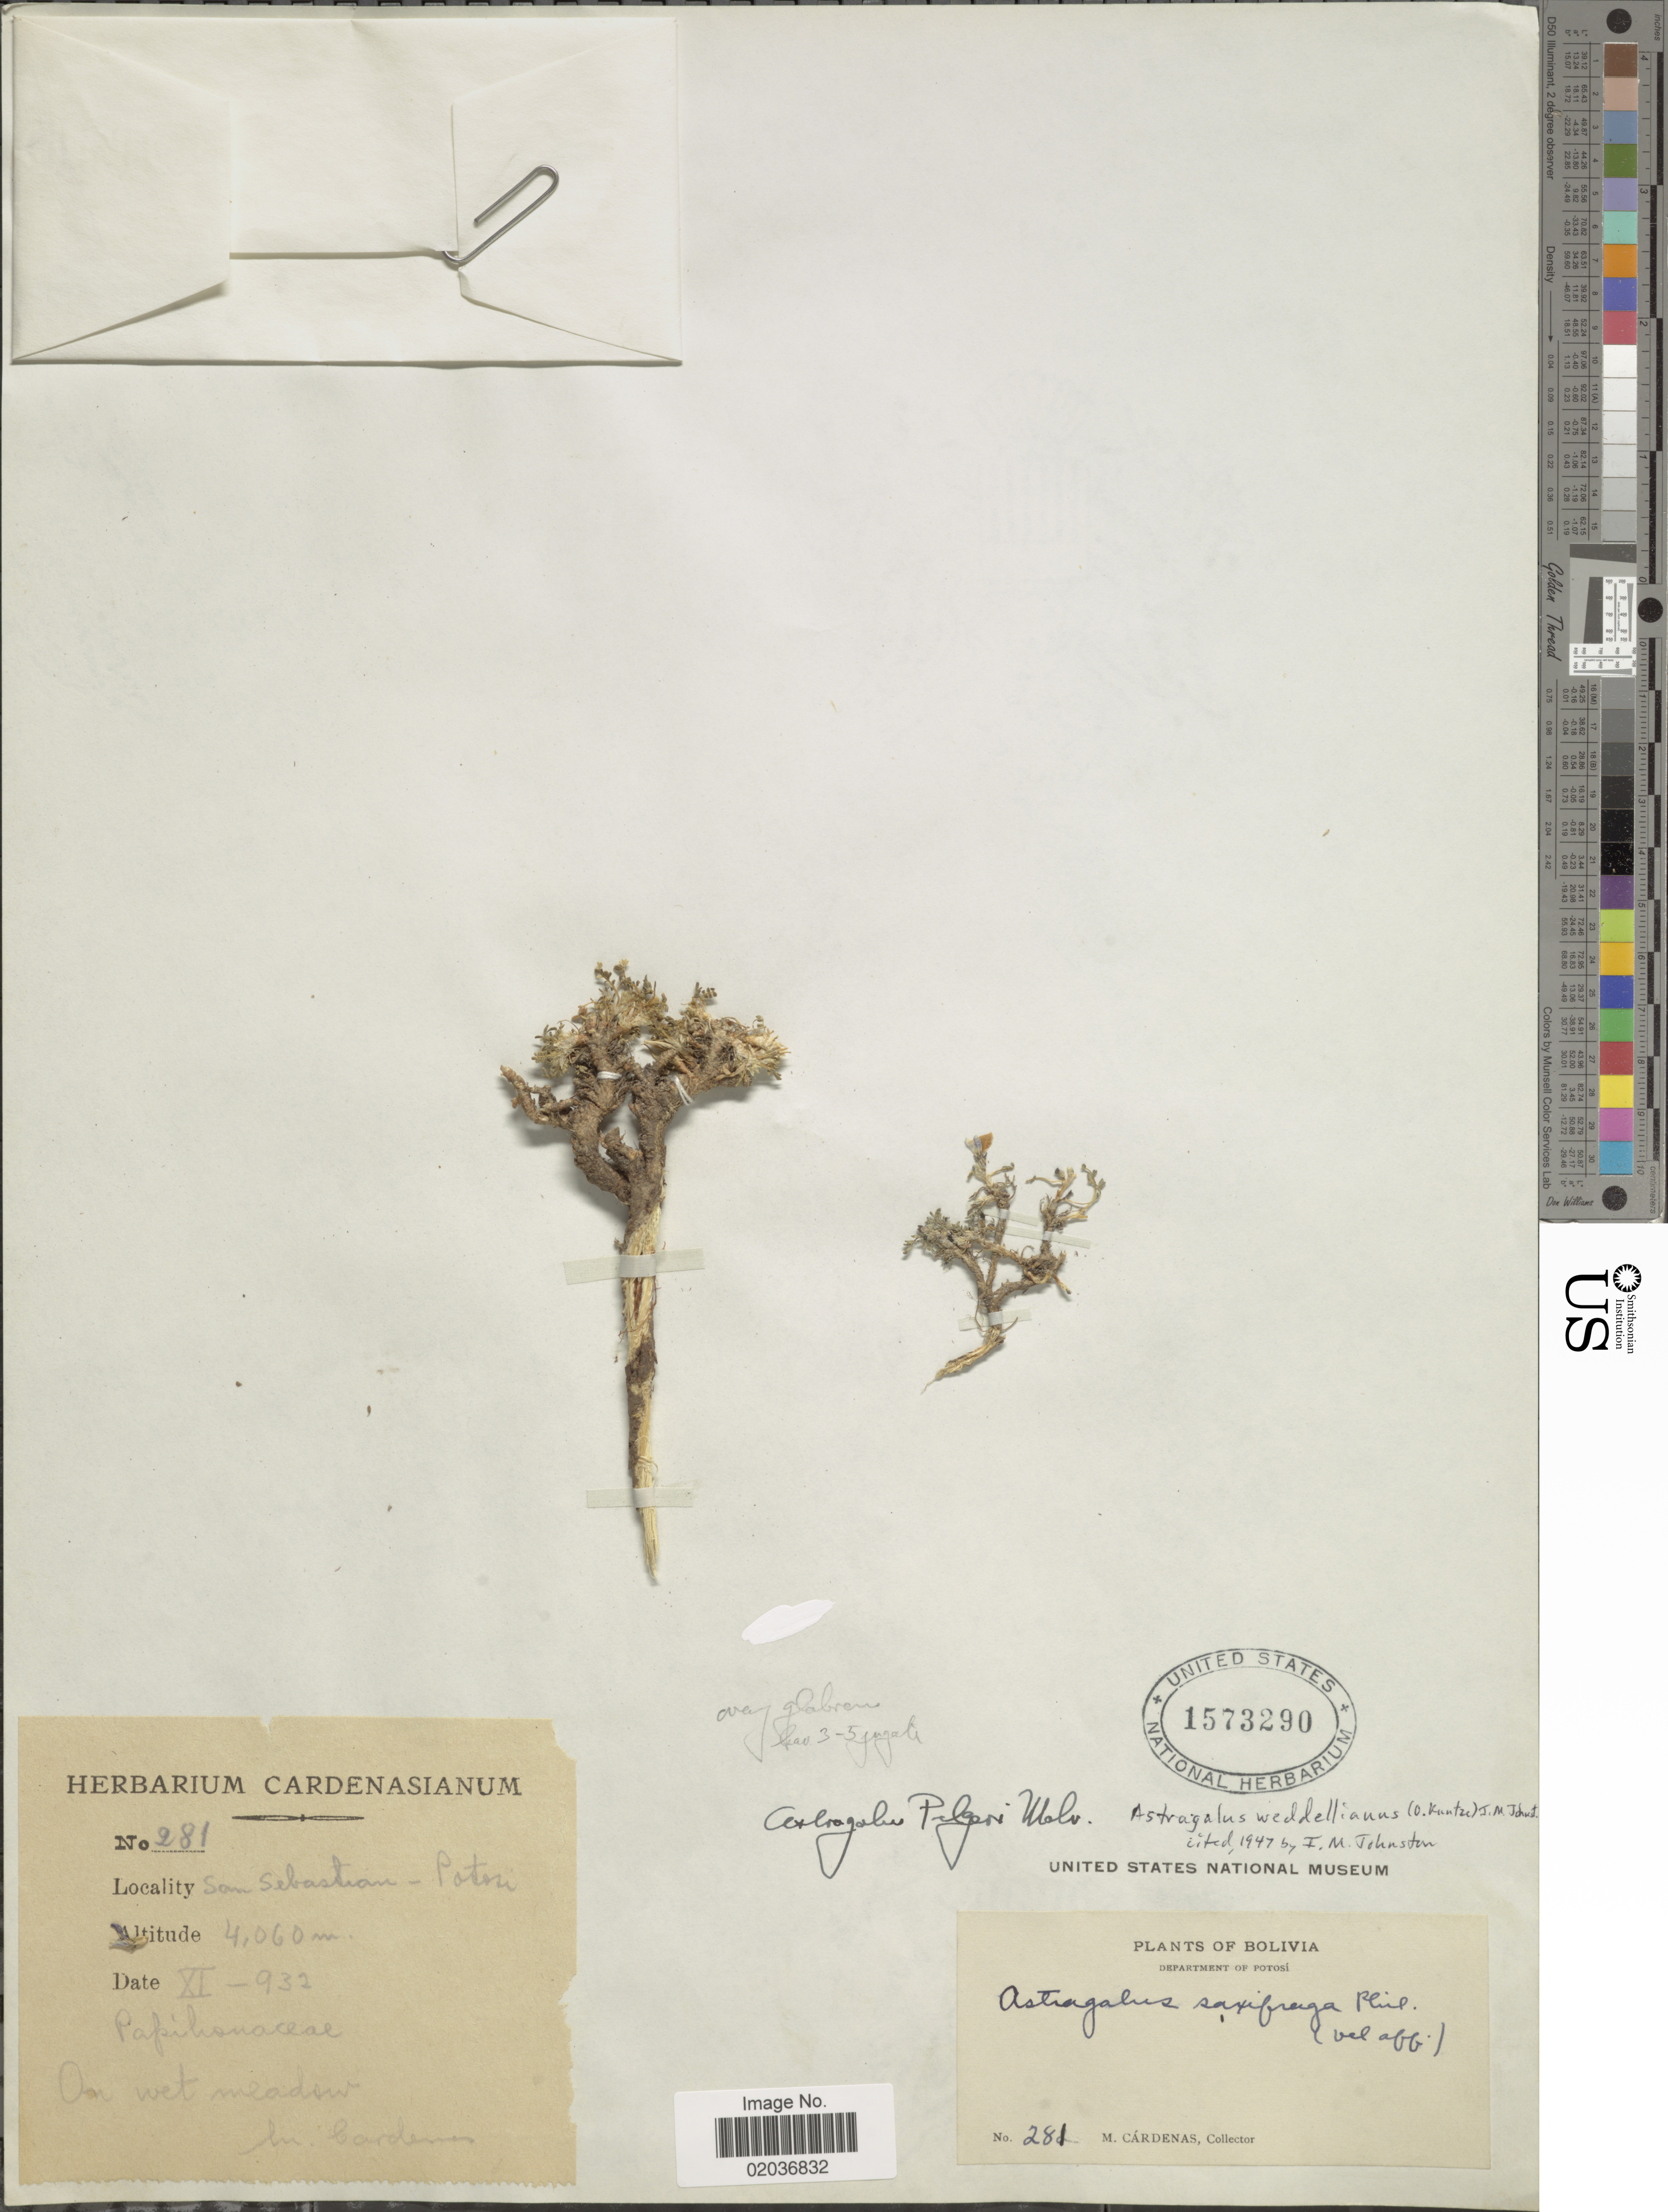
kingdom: Plantae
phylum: Tracheophyta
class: Magnoliopsida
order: Fabales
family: Fabaceae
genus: Astragalus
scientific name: Astragalus weddellianus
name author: I.M. Johnst.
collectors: M. Cárdenas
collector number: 281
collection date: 1932-11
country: Bolivia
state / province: Potosi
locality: Department of Potosí, On wet meadow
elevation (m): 4060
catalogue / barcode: US 1573290